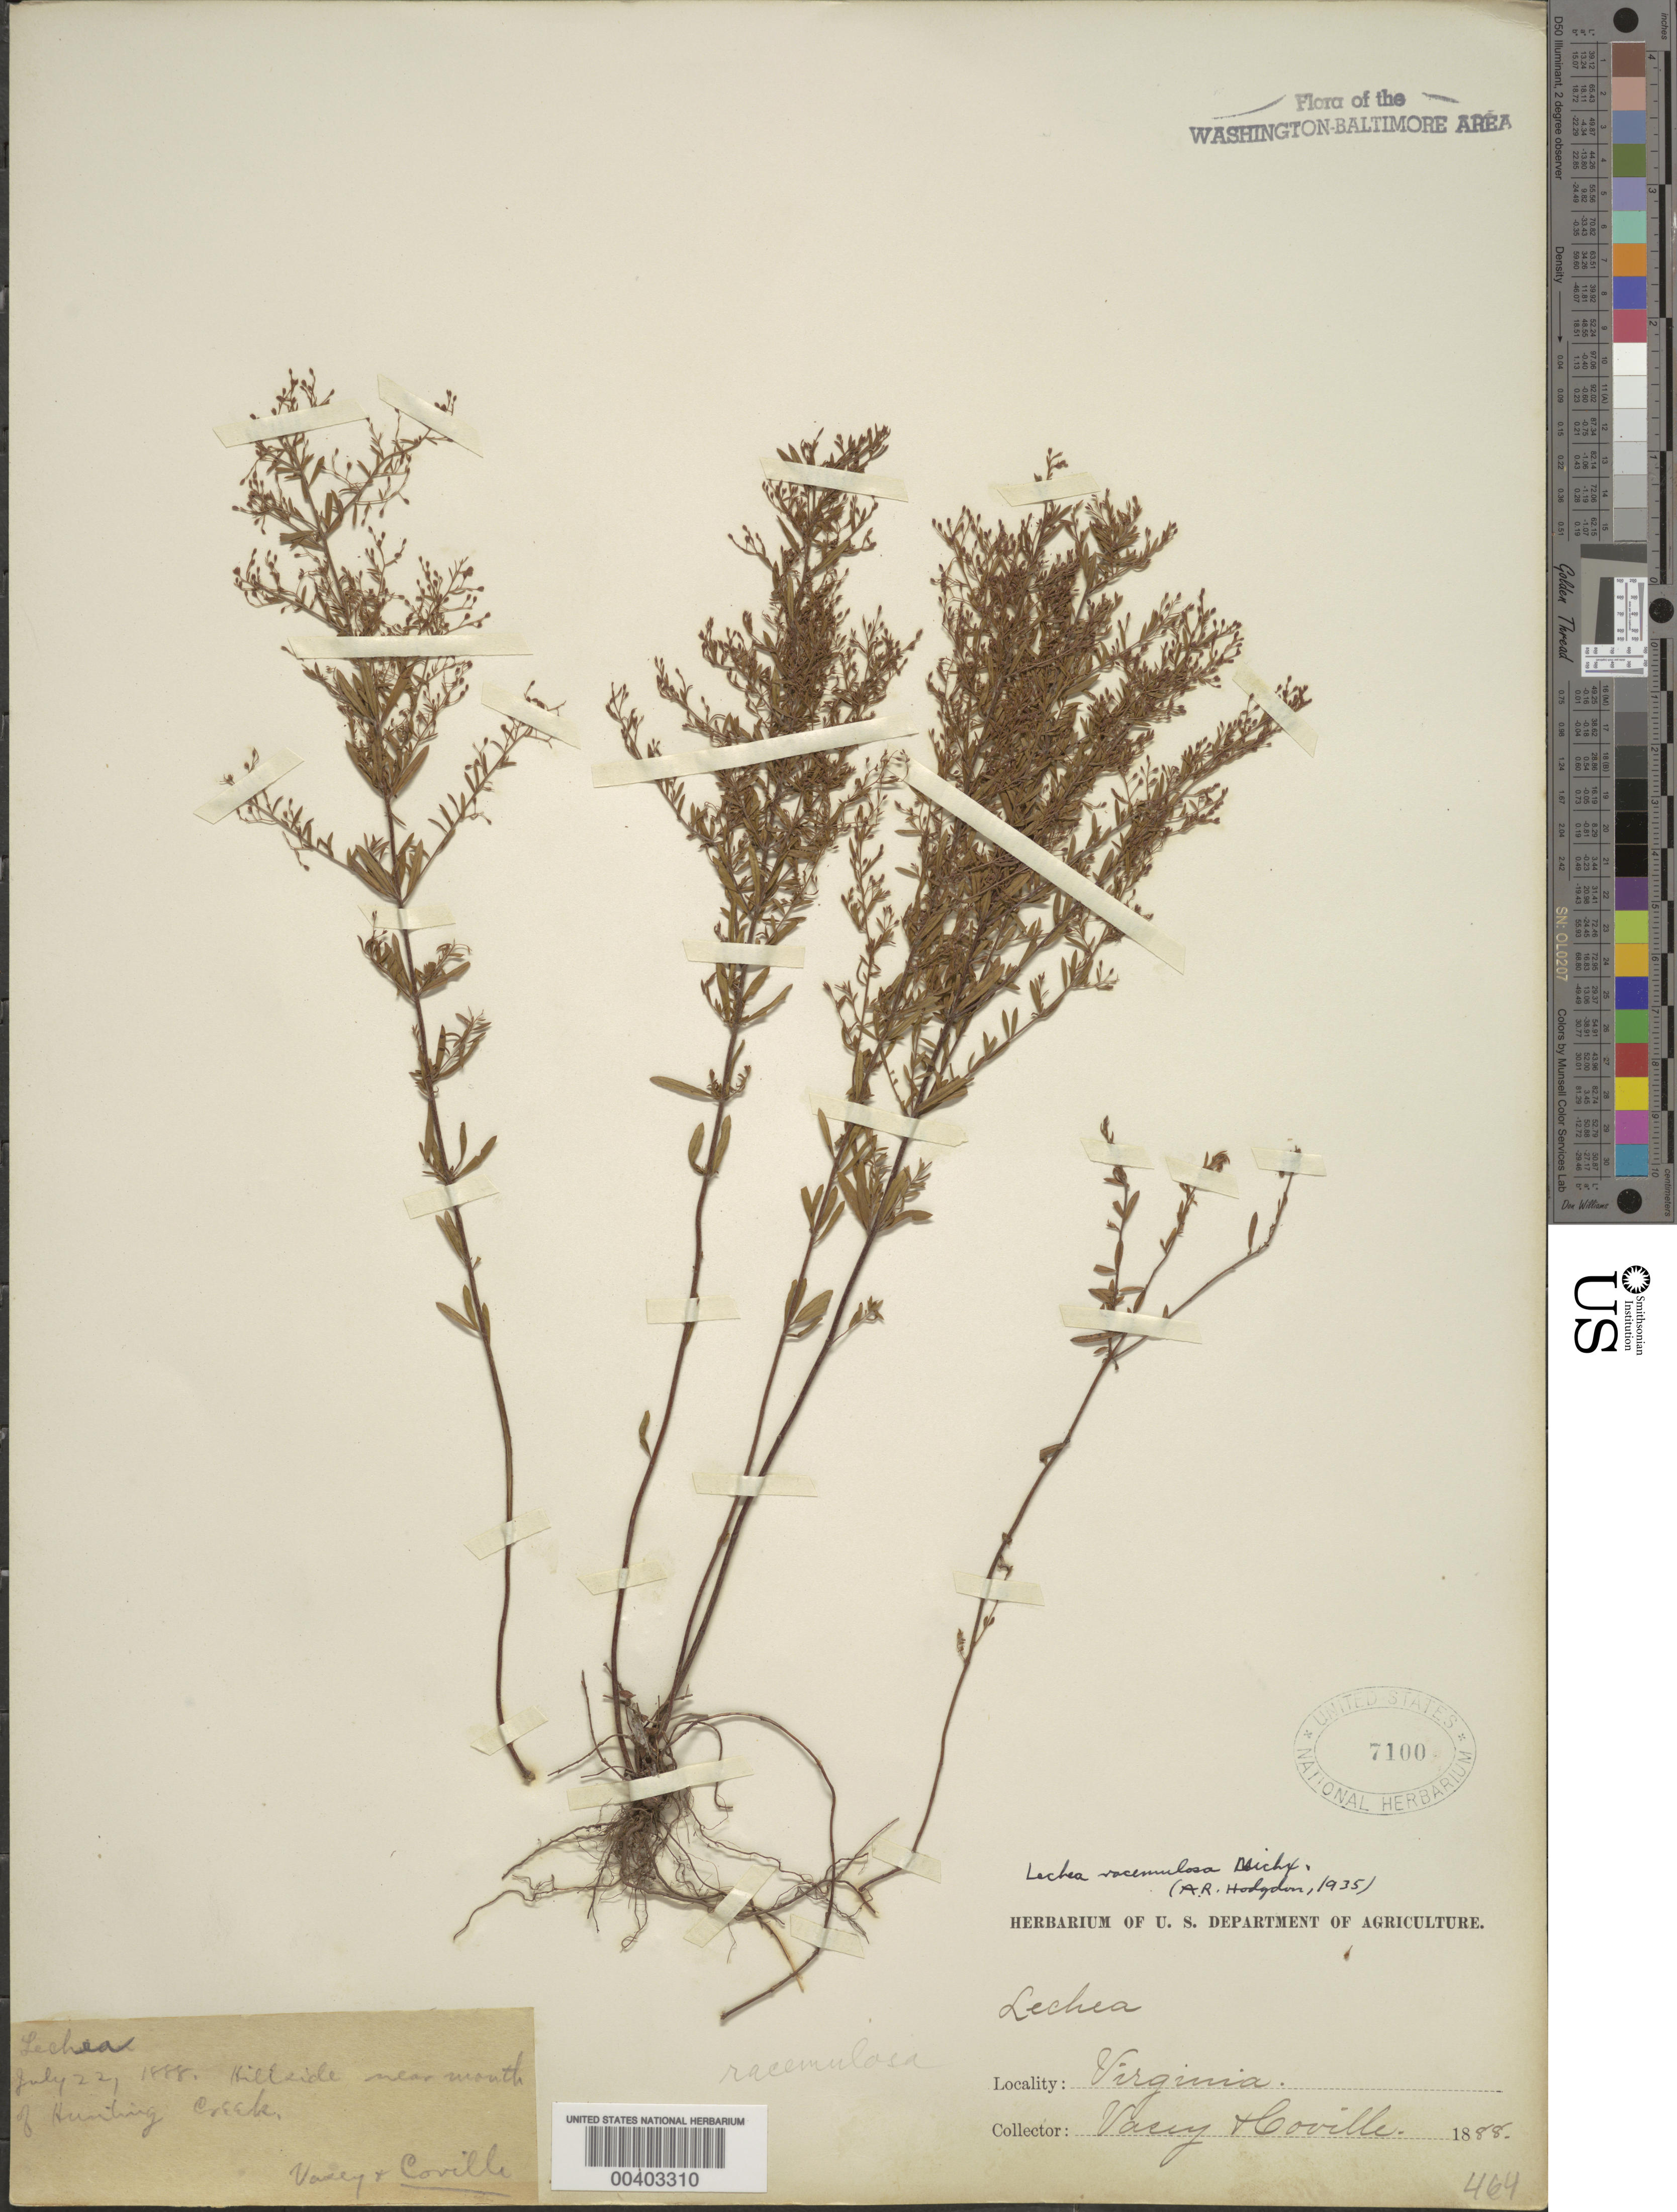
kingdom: Plantae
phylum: Tracheophyta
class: Magnoliopsida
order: Malvales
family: Cistaceae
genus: Lechea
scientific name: Lechea racemulosa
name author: Michx.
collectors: G. R. Vasey & F. V. Coville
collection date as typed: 1888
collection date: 1888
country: United States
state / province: Virginia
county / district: Fairfax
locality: Mouth of Hunting Creek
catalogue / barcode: US 7100